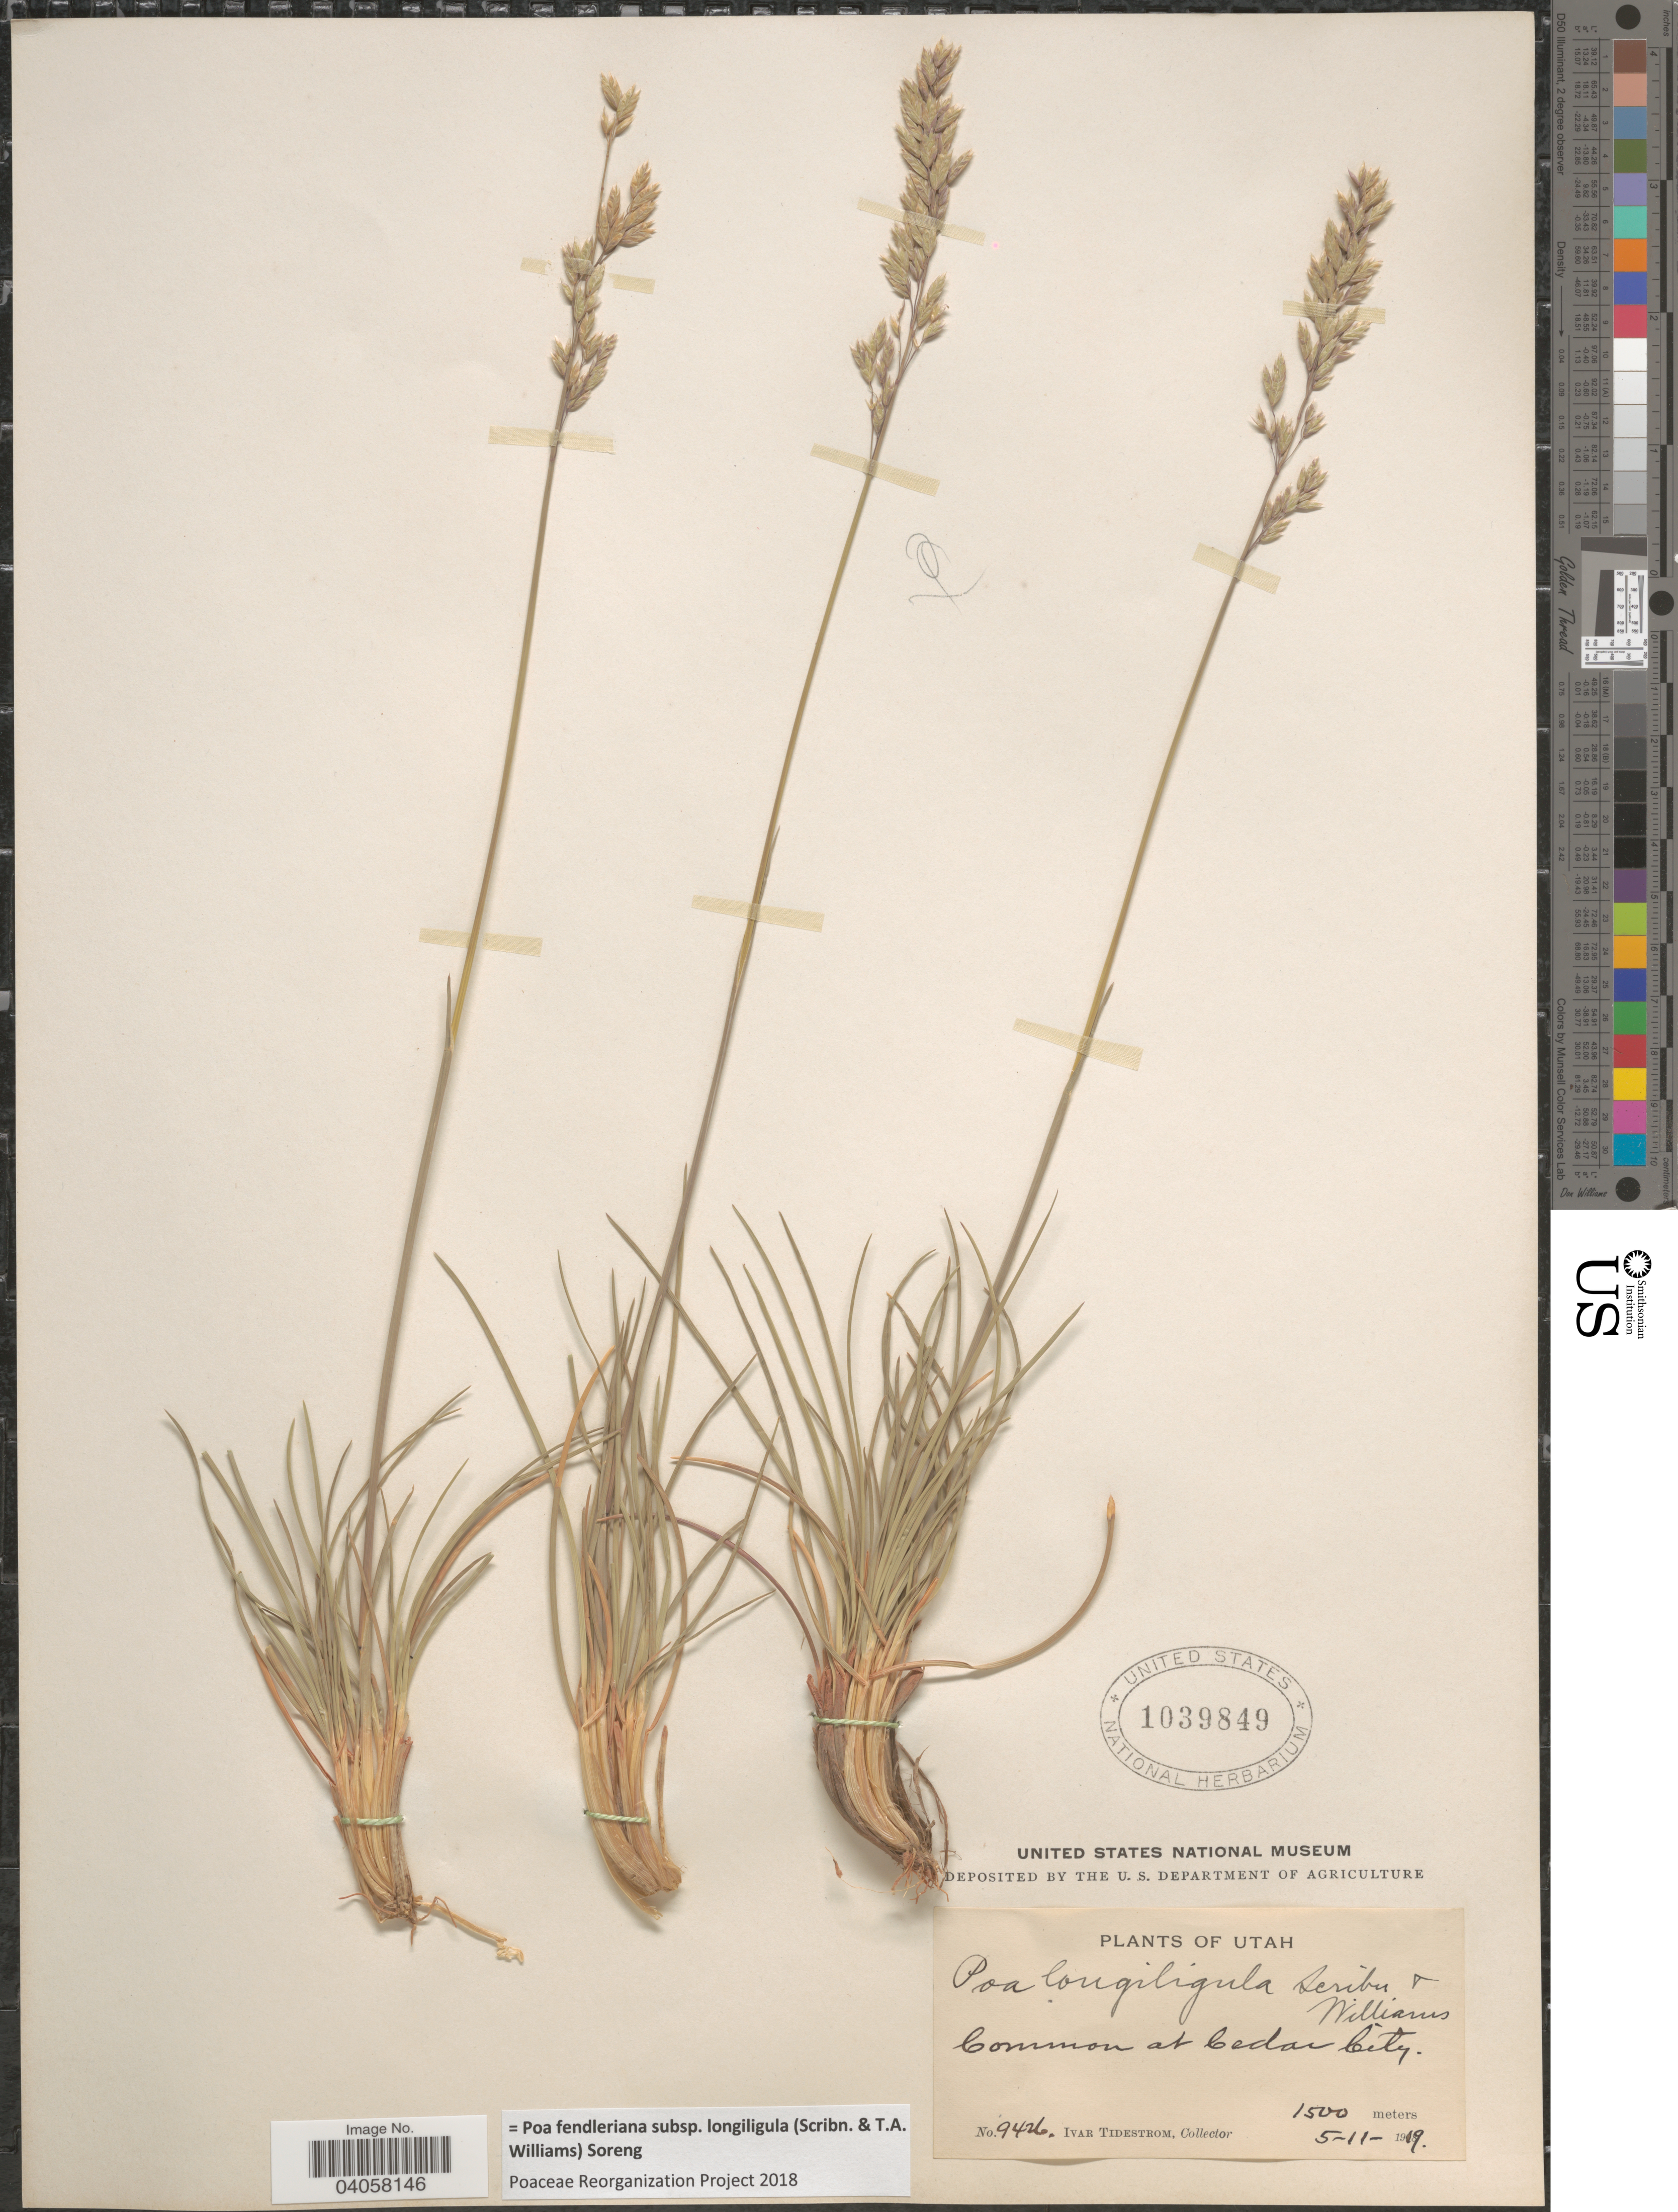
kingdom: Plantae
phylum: Tracheophyta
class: Liliopsida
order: Poales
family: Poaceae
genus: Poa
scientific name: Poa fendleriana subsp. longiligula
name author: (Scribn. & T.A. Williams) Soreng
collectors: I. F. Tidestrom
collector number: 9426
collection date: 1919-05-11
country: United States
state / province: Utah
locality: At Cedar City.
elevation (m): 1500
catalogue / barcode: US 1039849